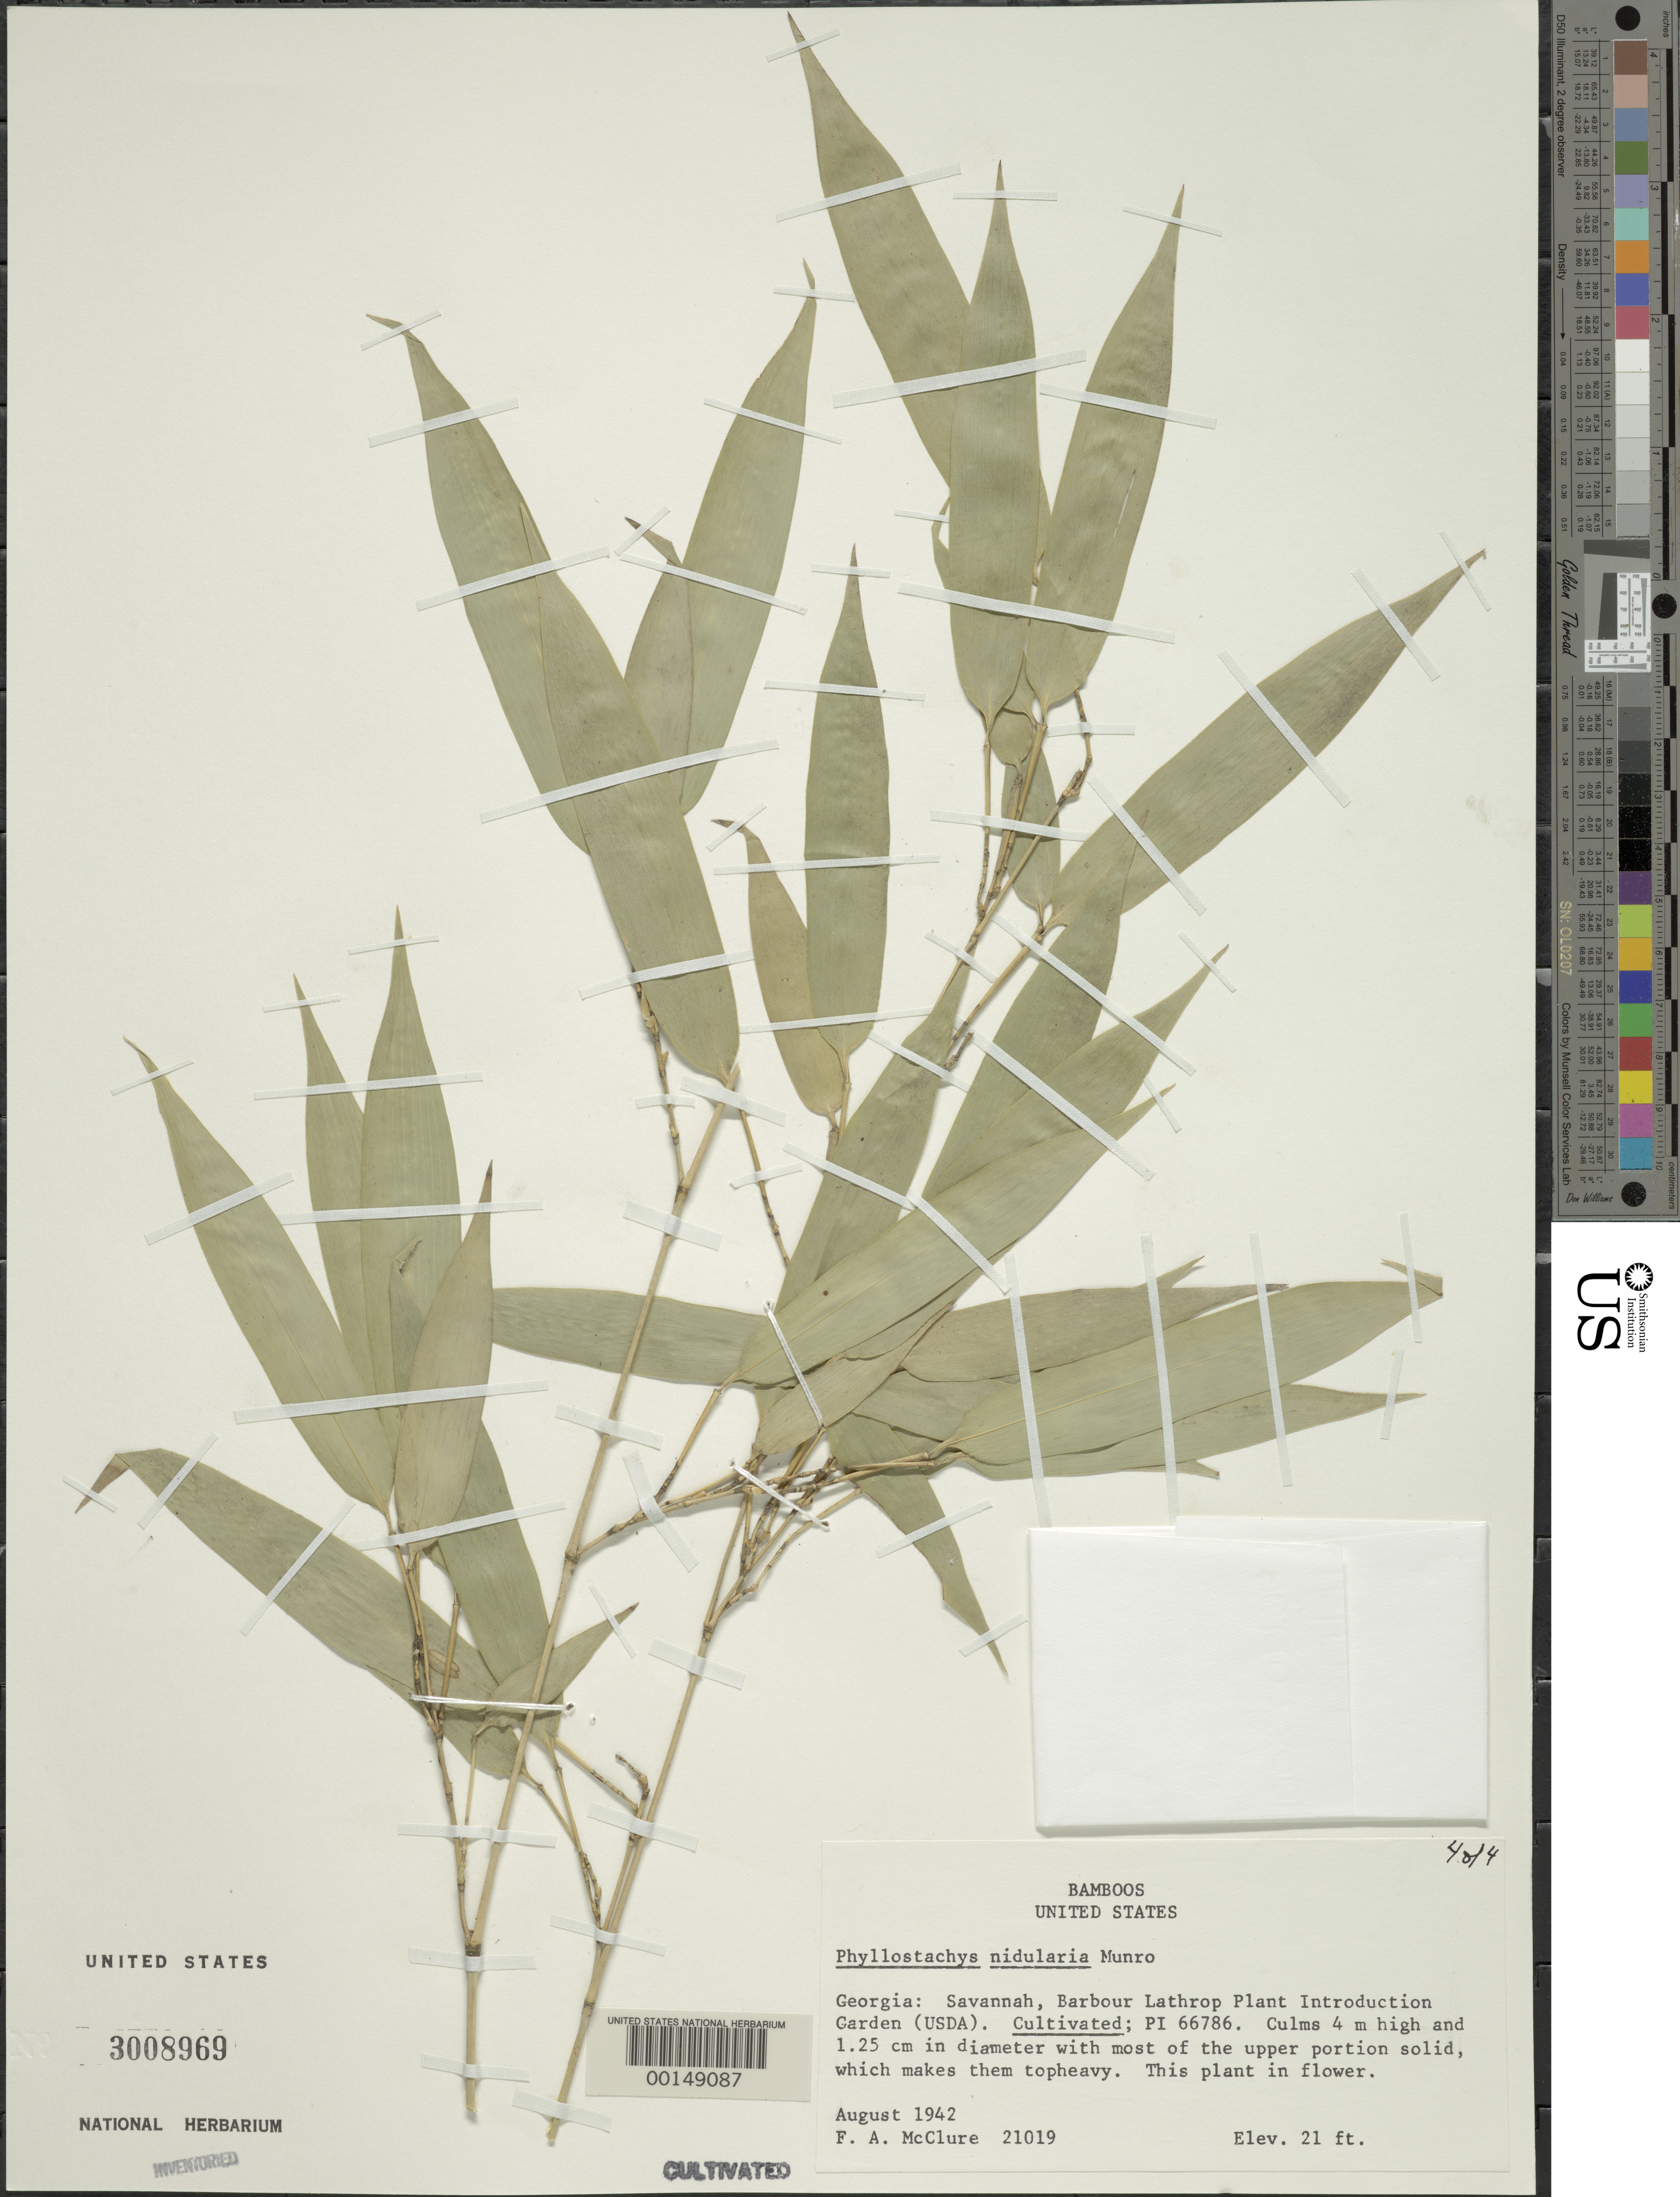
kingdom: Plantae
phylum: Tracheophyta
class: Liliopsida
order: Poales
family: Poaceae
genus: Phyllostachys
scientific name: Phyllostachys nidularia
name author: Munro ex Fenzi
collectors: F. A. McClure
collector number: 21019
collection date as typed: Aug 1942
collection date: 1942-08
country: United States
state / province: Georgia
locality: Savannah, barbour lathrop p.i. garden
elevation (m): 6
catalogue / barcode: US 3008969